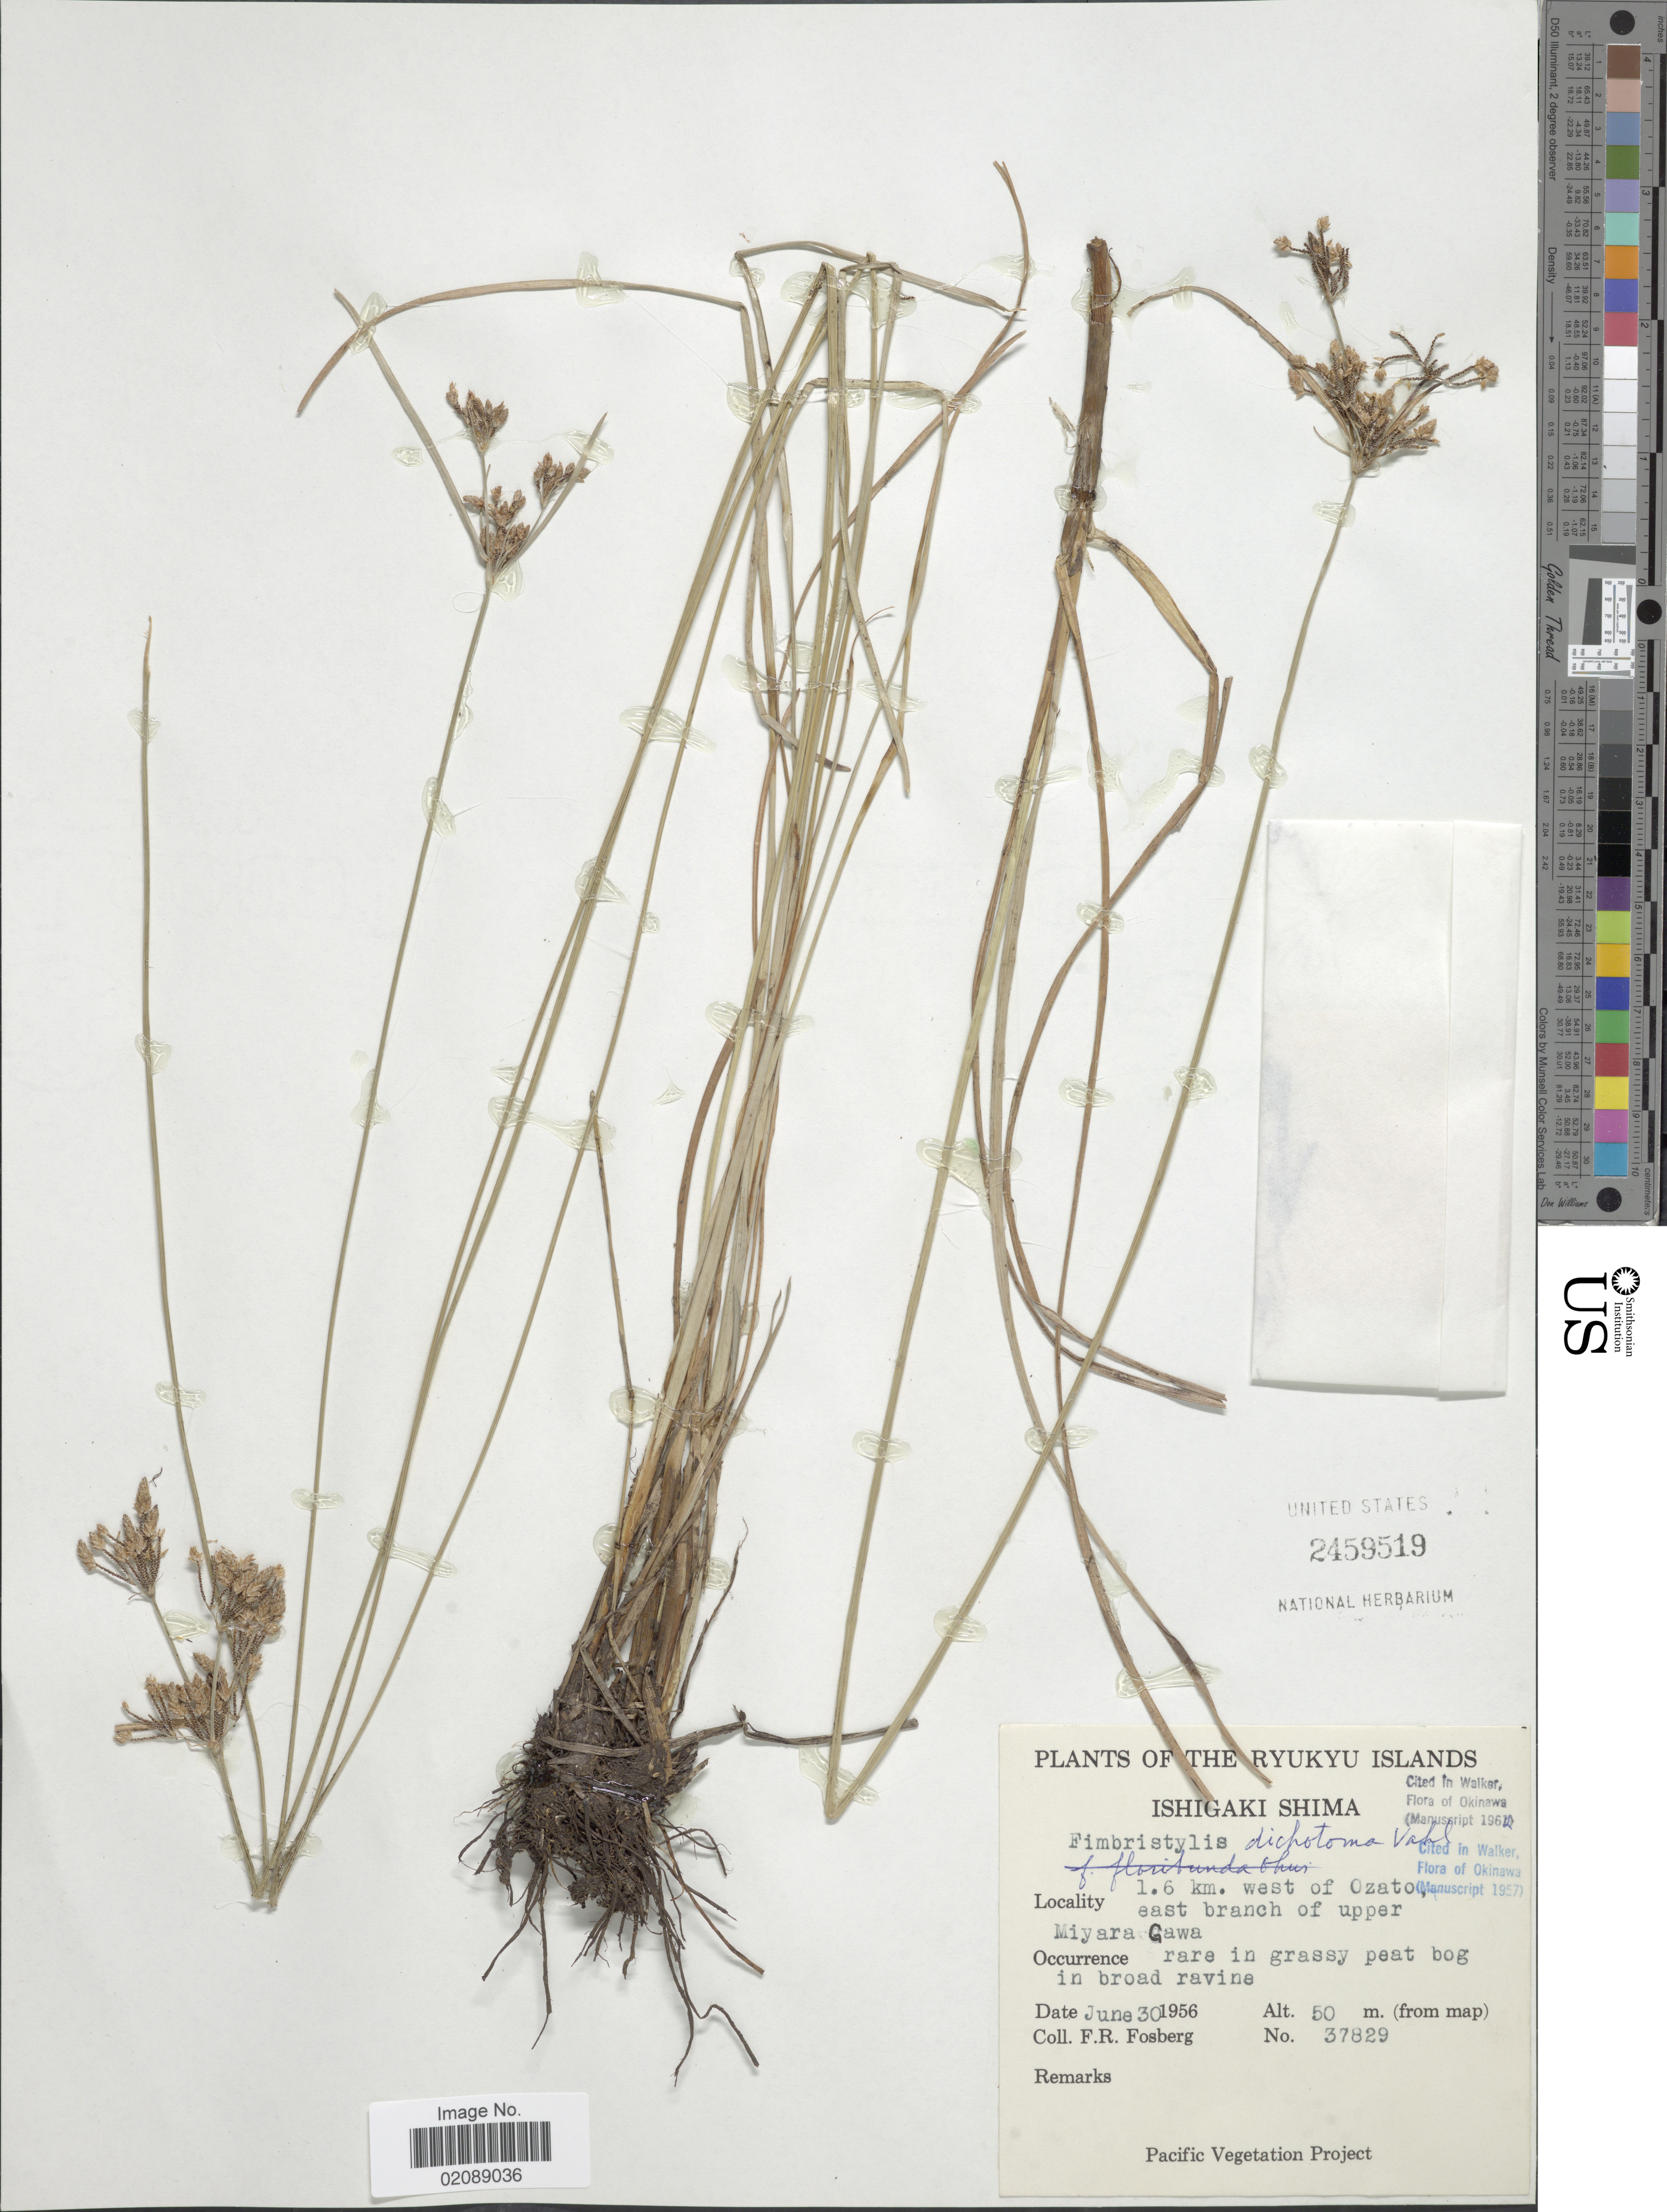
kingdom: Plantae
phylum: Tracheophyta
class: Liliopsida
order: Poales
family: Cyperaceae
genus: Fimbristylis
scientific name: Fimbristylis dichotoma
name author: (L.) Vahl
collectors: F. R. Fosberg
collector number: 37829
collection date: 1956-06-30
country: Japan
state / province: Okinawa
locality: The Ryukyu Islands, Ishigaki Shima, 1.6 km west of Ozato, east branch of upper Miyara Gawa, rare in grassy peat bog in broad ravine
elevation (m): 50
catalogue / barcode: US 2459519